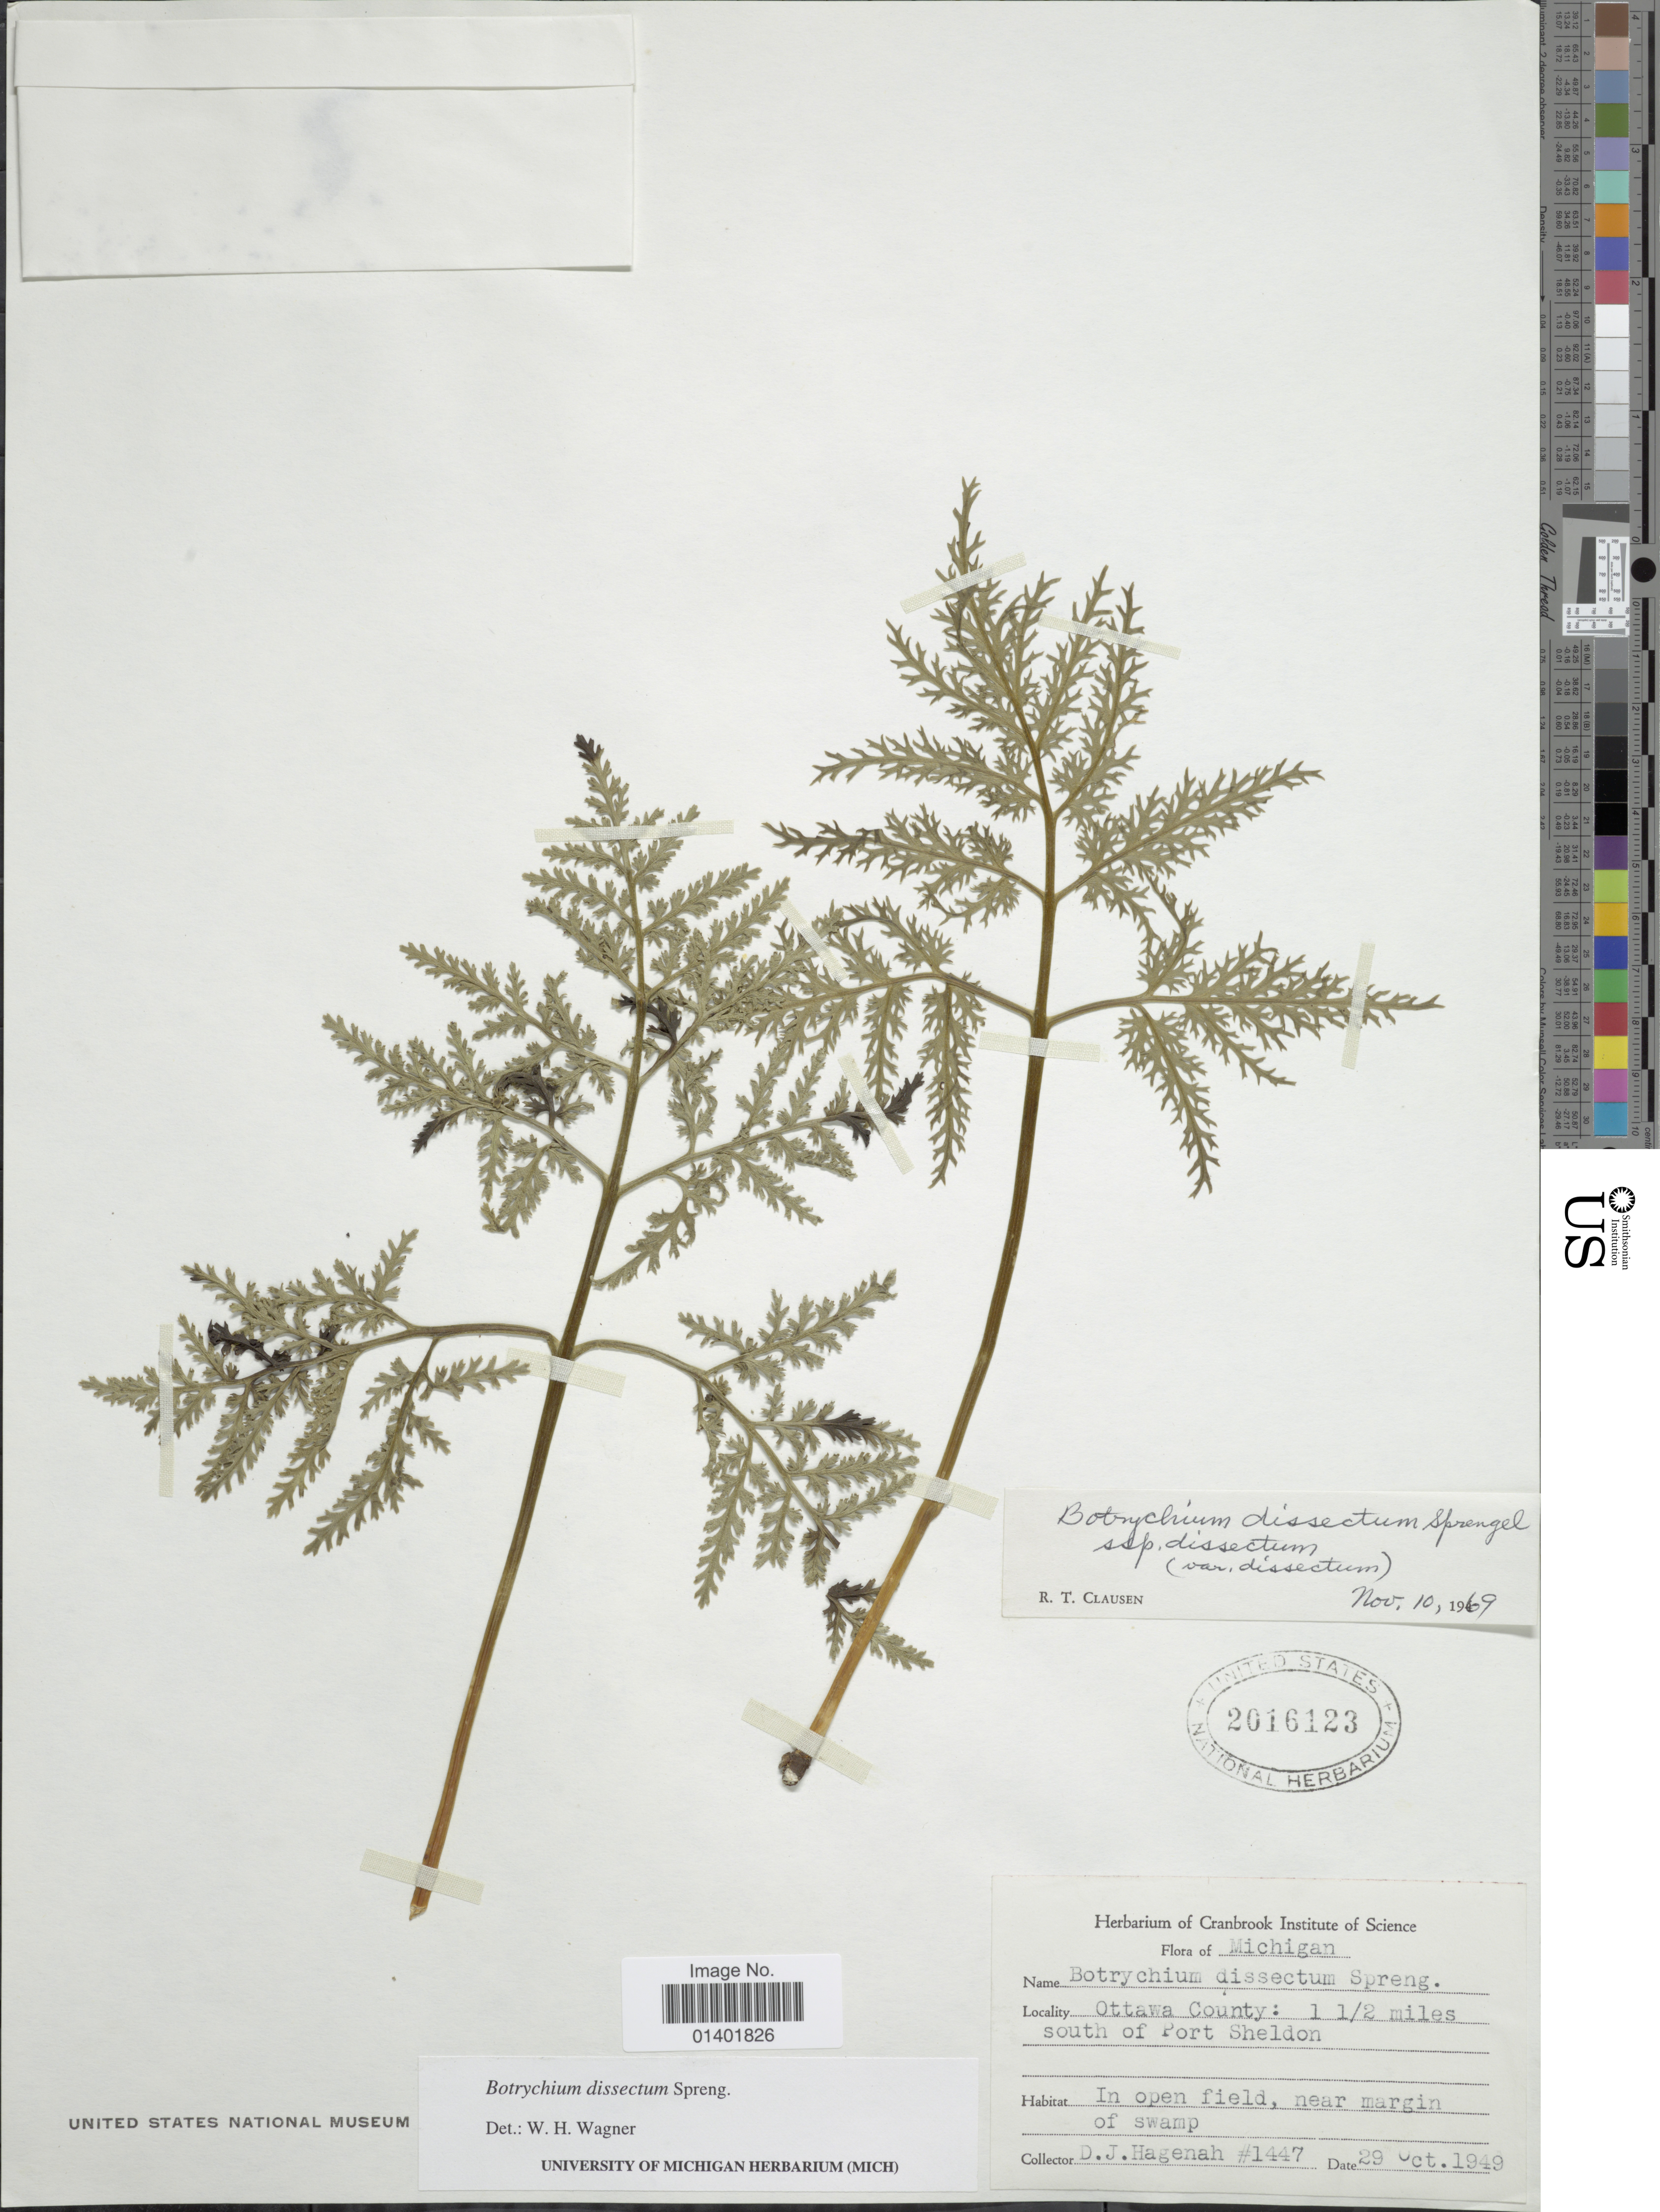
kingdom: Plantae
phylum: Tracheophyta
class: Polypodiopsida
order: Ophioglossales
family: Ophioglossaceae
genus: Botrychium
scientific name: Botrychium dissectum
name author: Spreng.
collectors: D. Hagenah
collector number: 1447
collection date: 1949-10-29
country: United States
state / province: Michigan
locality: Ottawa County: 1 1/2 miles south of Port Sheldon.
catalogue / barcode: US 2016123